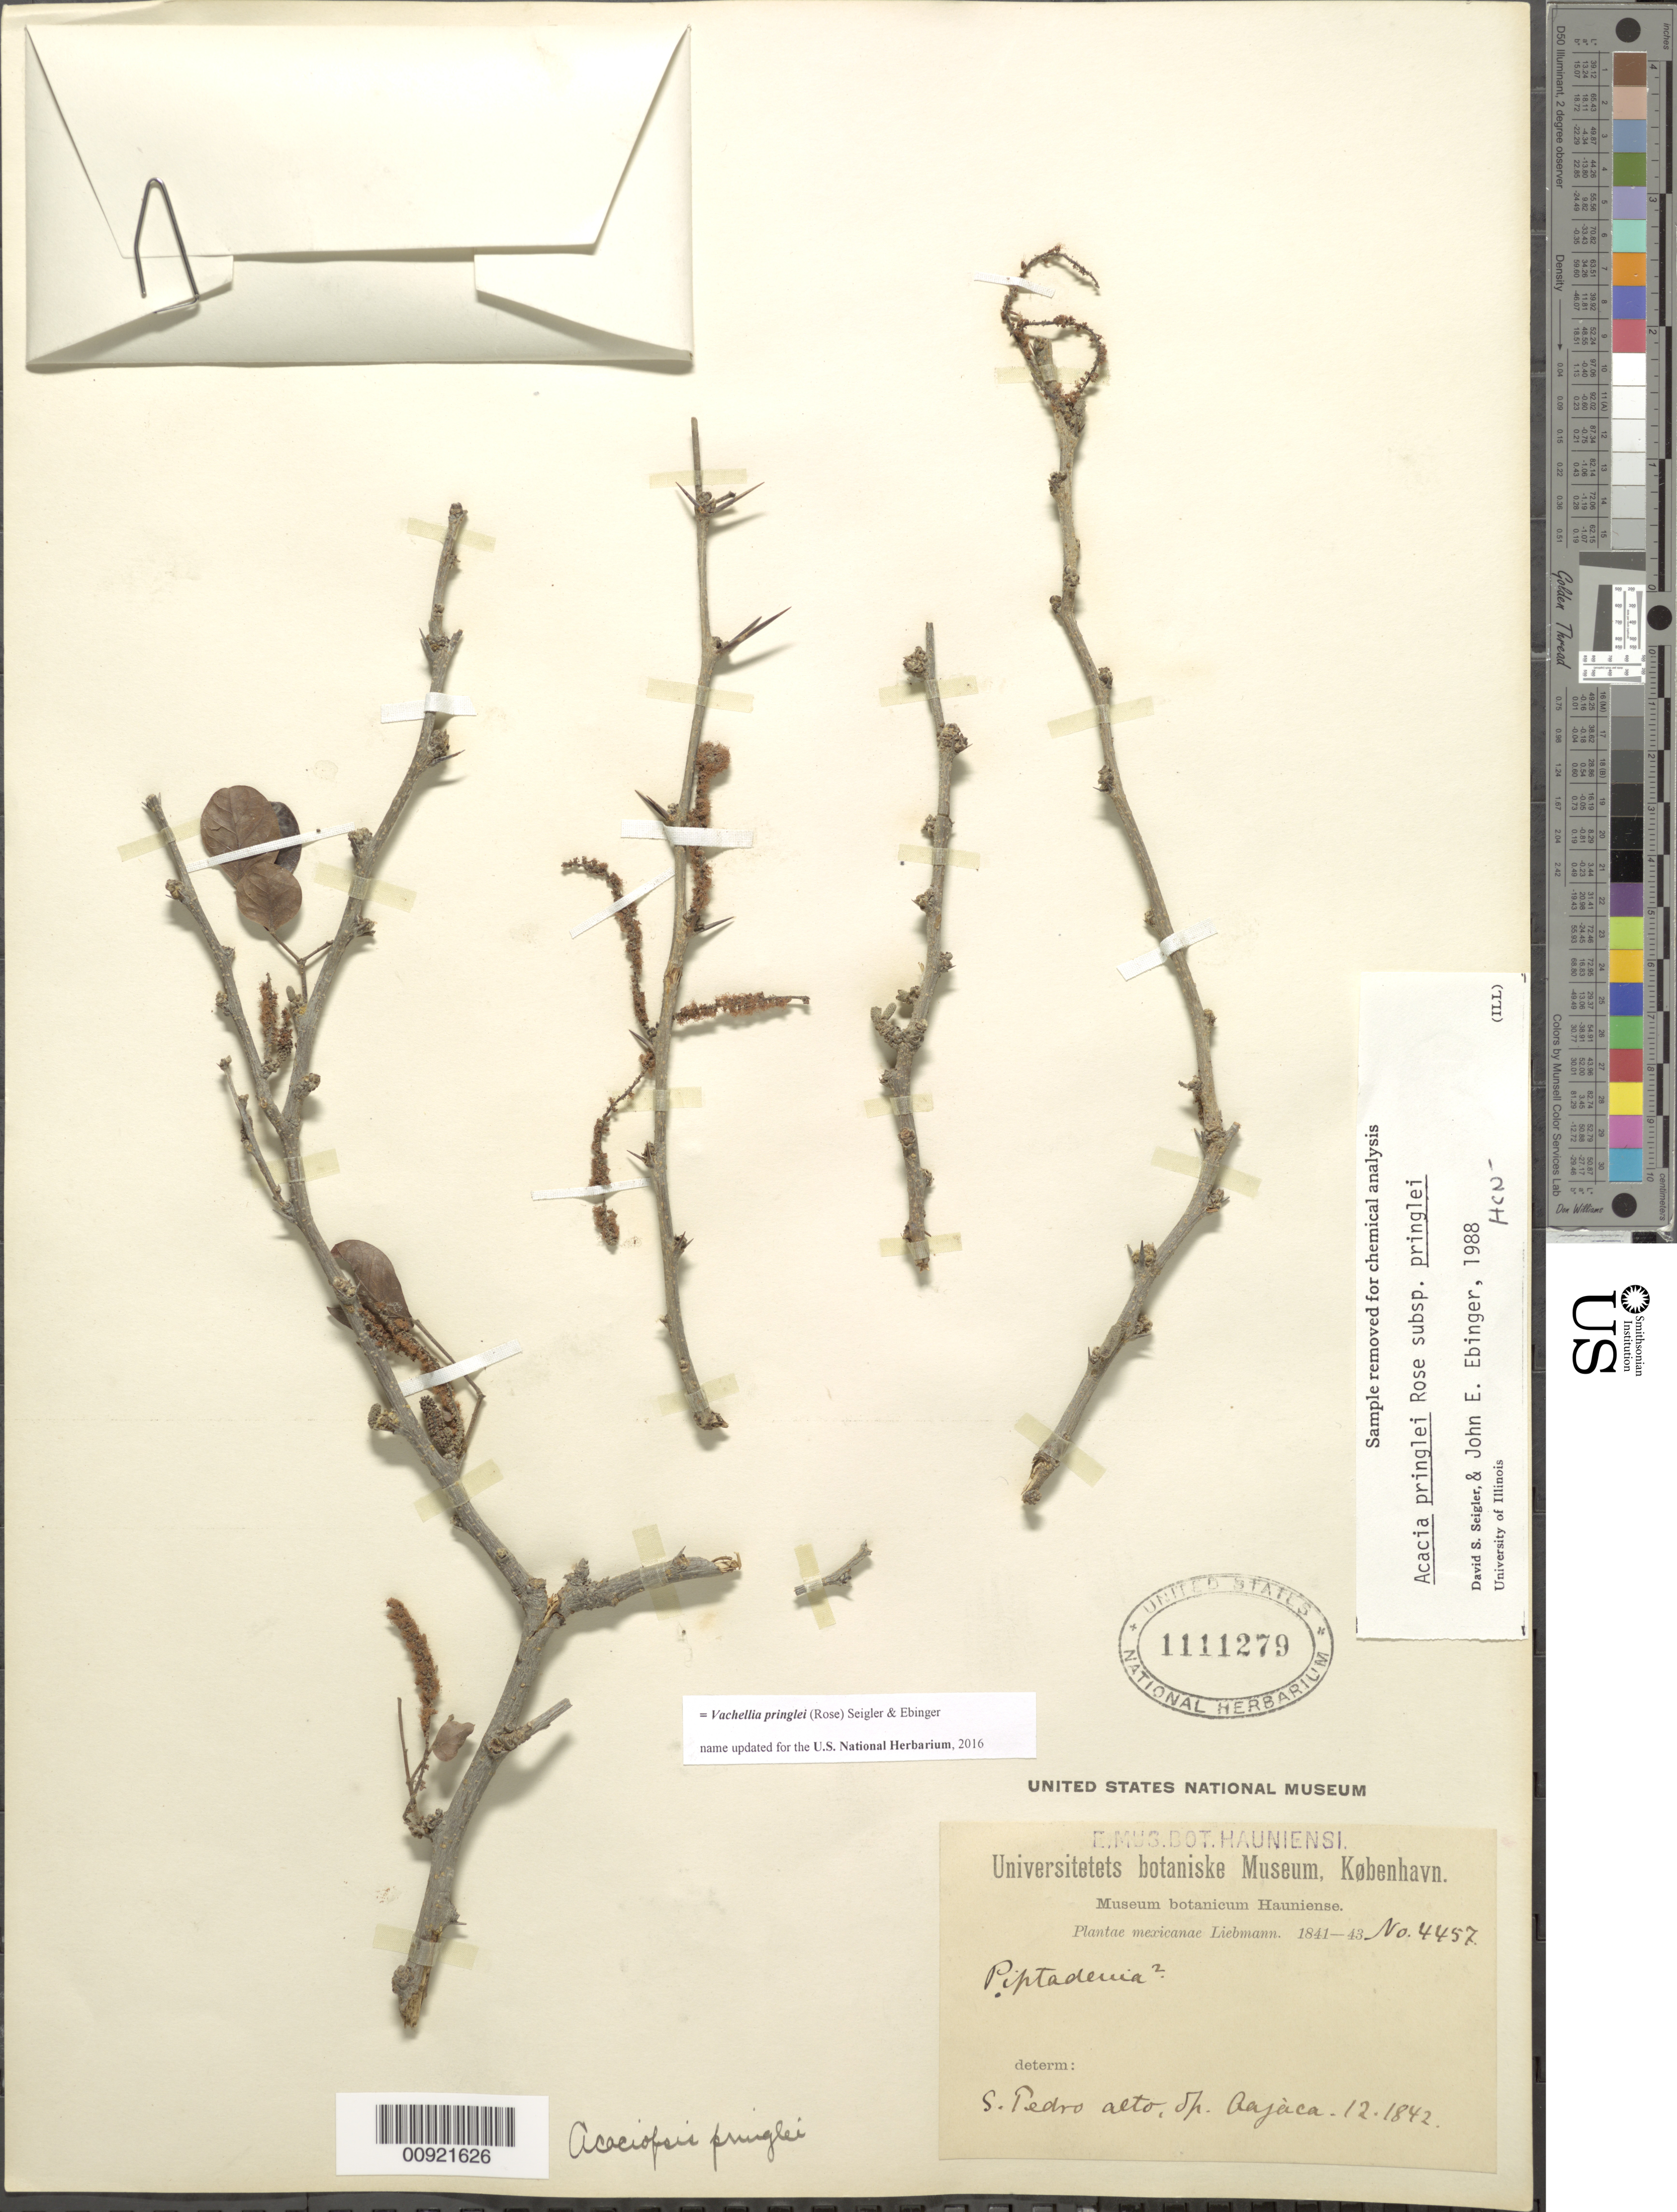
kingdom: Plantae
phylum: Tracheophyta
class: Magnoliopsida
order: Fabales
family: Fabaceae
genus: Vachellia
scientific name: Vachellia pringlei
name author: (Rose) Seigler & Ebinger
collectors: F. M. Liebmann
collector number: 4457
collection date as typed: Dec 1842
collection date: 1842-12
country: Mexico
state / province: Oaxaca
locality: S. Pedro Alto, Sp. Oajaca [sic].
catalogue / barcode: US 1111279